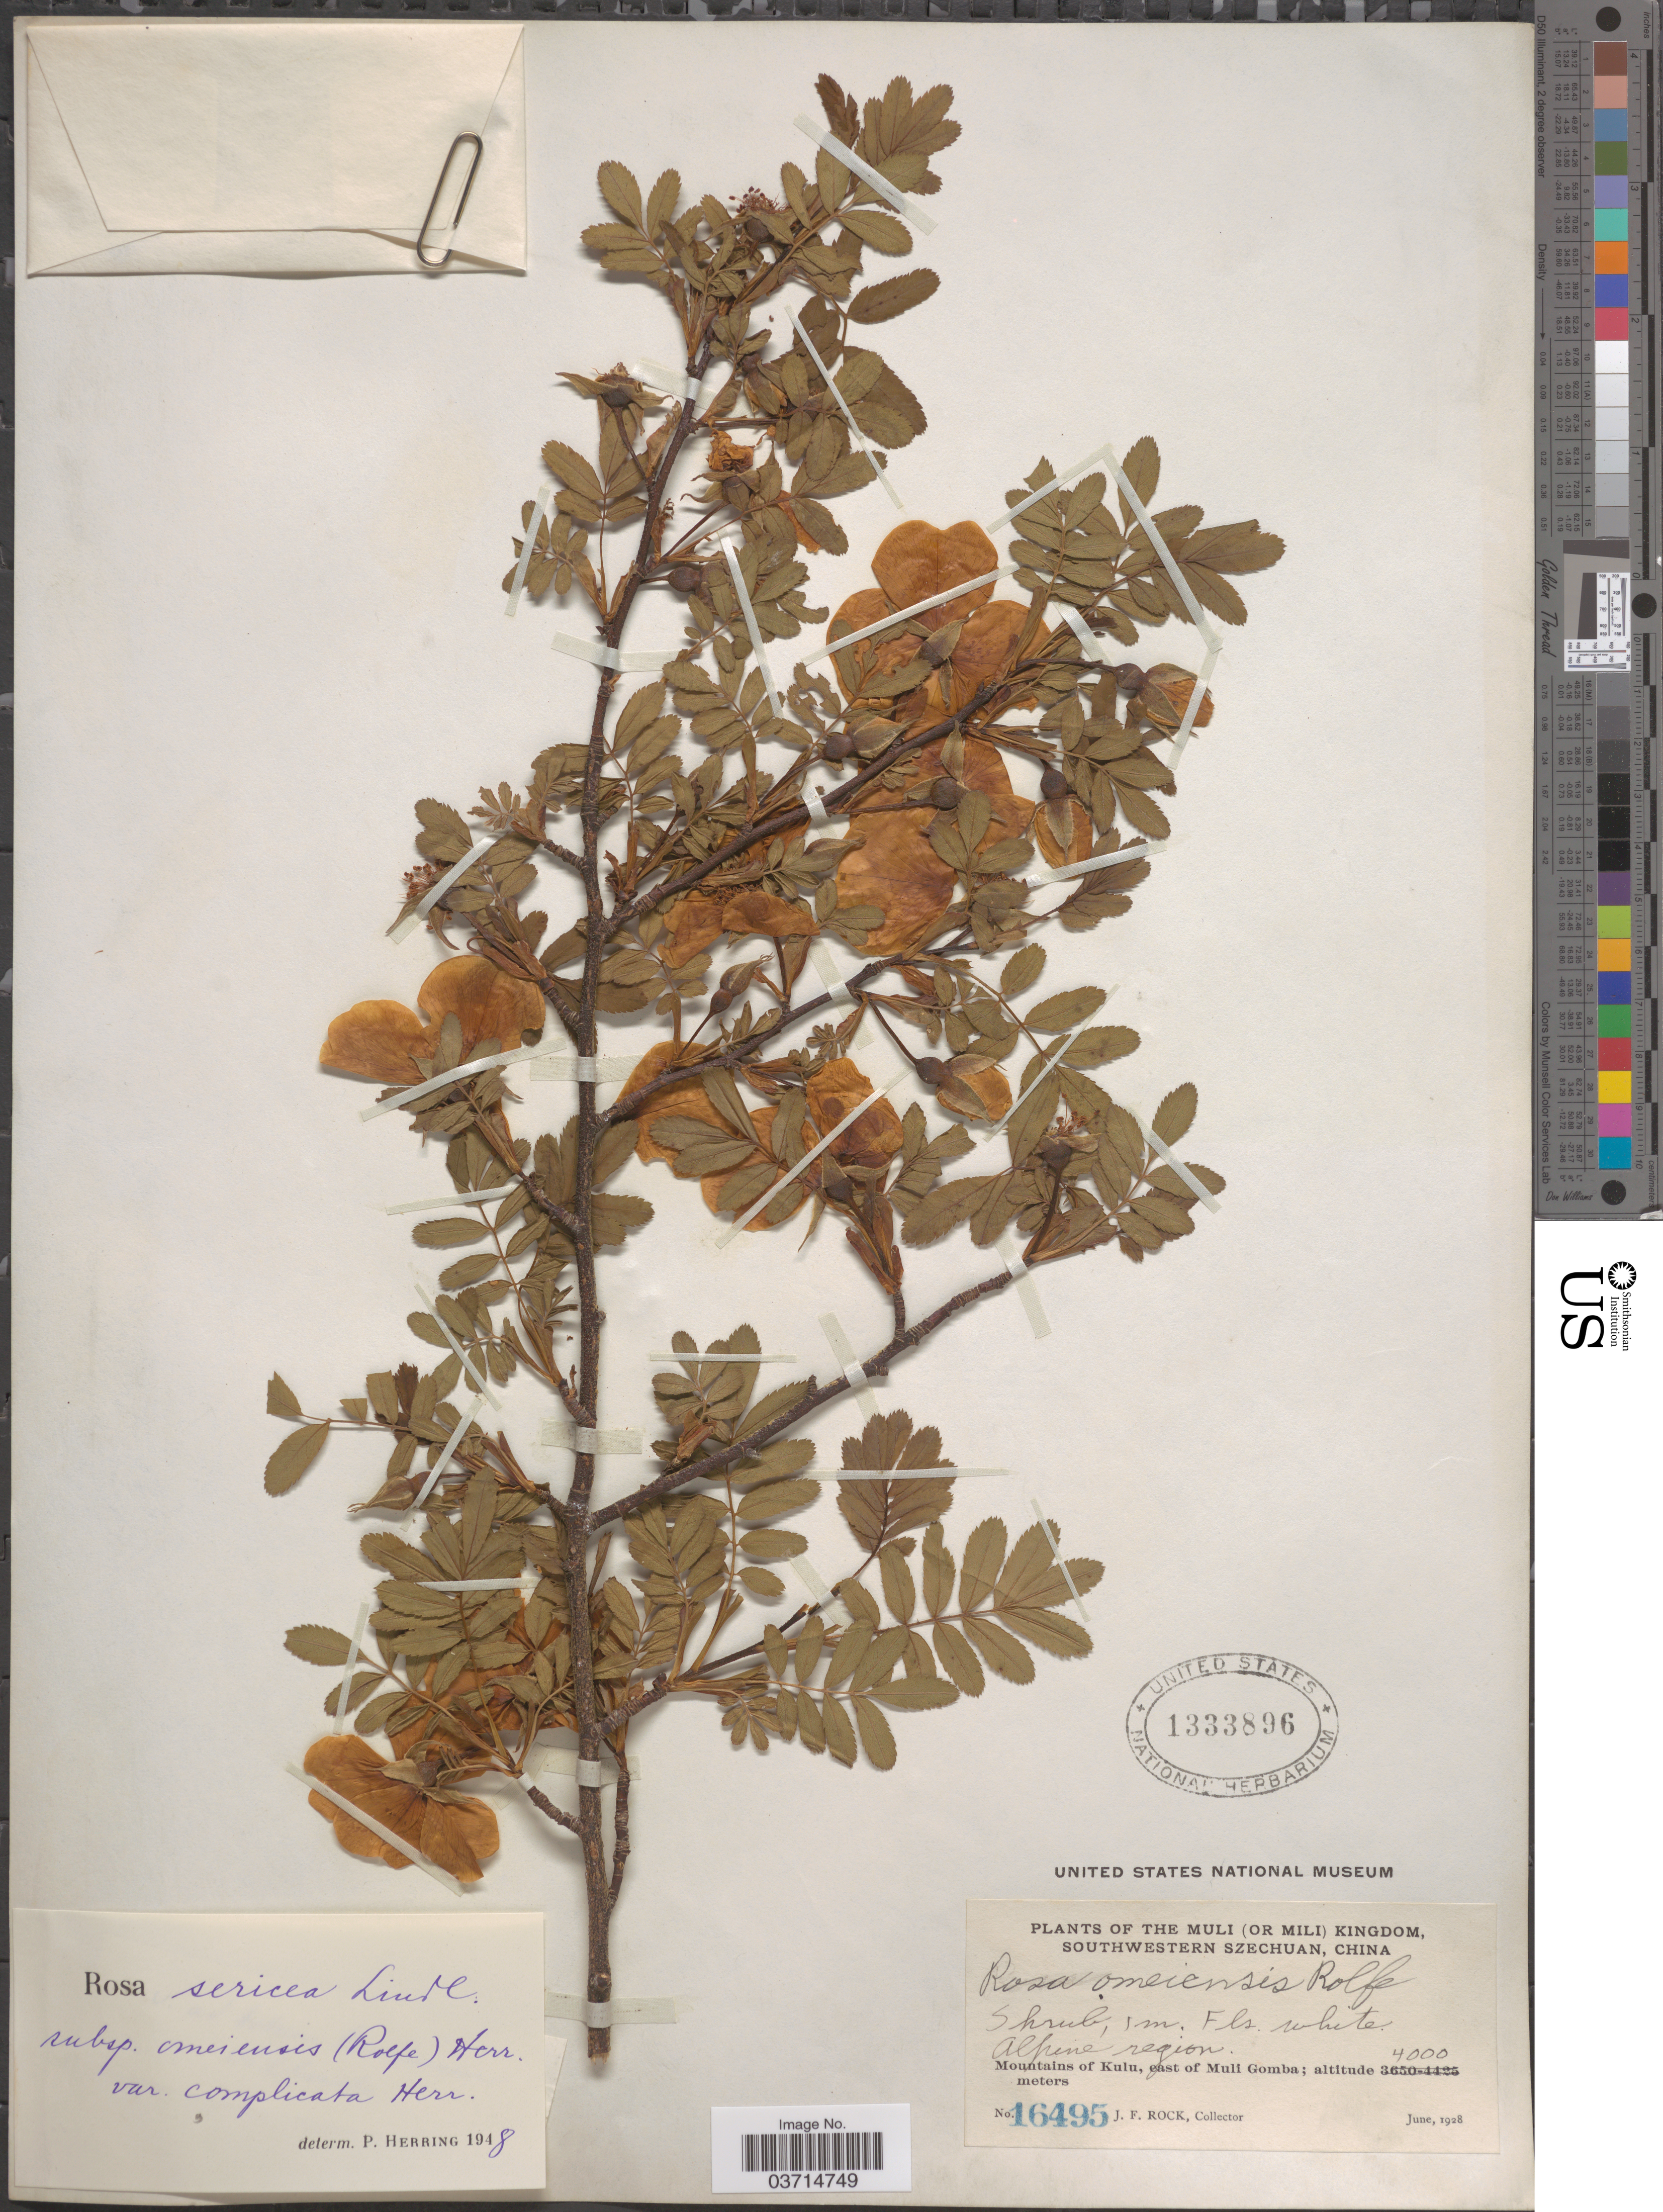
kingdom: Plantae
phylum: Tracheophyta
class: Magnoliopsida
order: Rosales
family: Rosaceae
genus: Rosa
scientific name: Rosa omeiensis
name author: Rolfe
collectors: J. Rock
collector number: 16495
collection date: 1928-06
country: China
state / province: Sichuan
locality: Muli (or Mili) Kingdom. Southwestern Szechuan. Alpine region. Mountains of Kulu, east of Muli Gomba.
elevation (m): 4000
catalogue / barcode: US 1333896